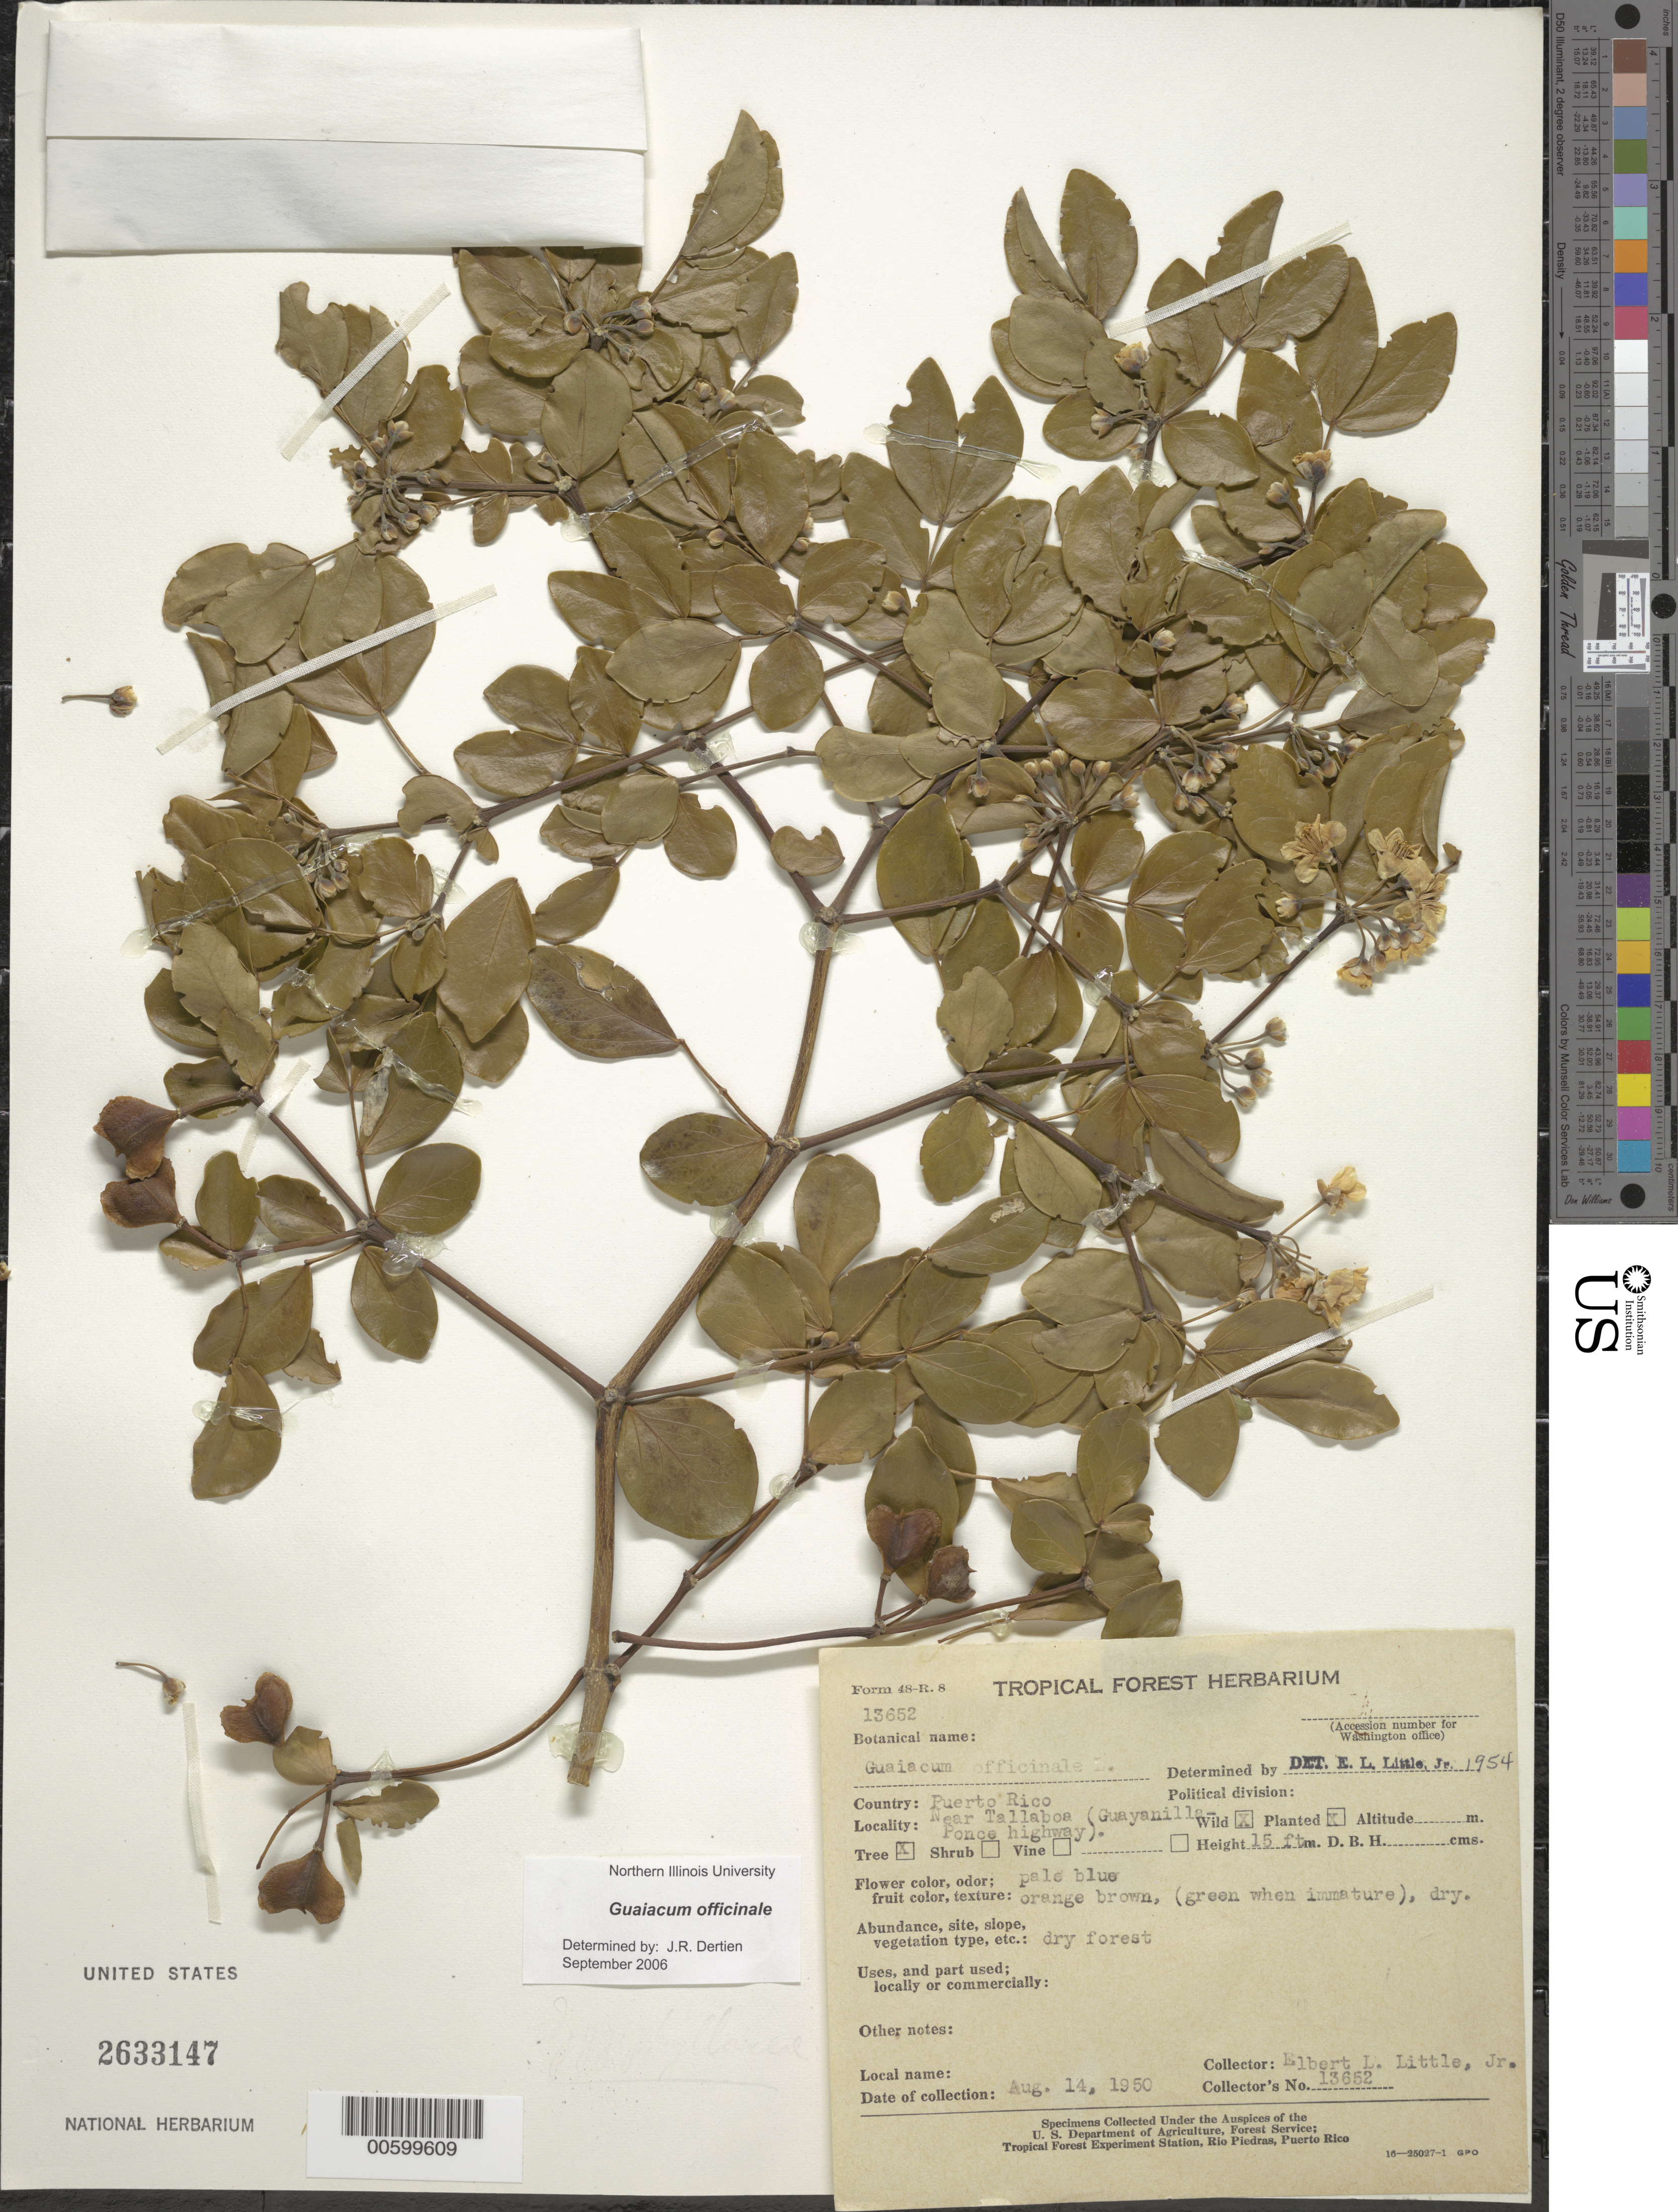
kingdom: Plantae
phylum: Tracheophyta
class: Magnoliopsida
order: Zygophyllales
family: Zygophyllaceae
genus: Guaiacum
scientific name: Guaiacum officinale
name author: L.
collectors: E. L. Little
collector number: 13652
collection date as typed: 14 Aug 1950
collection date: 1950-08-14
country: Puerto Rico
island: Greater Antilles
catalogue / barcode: US 2633147